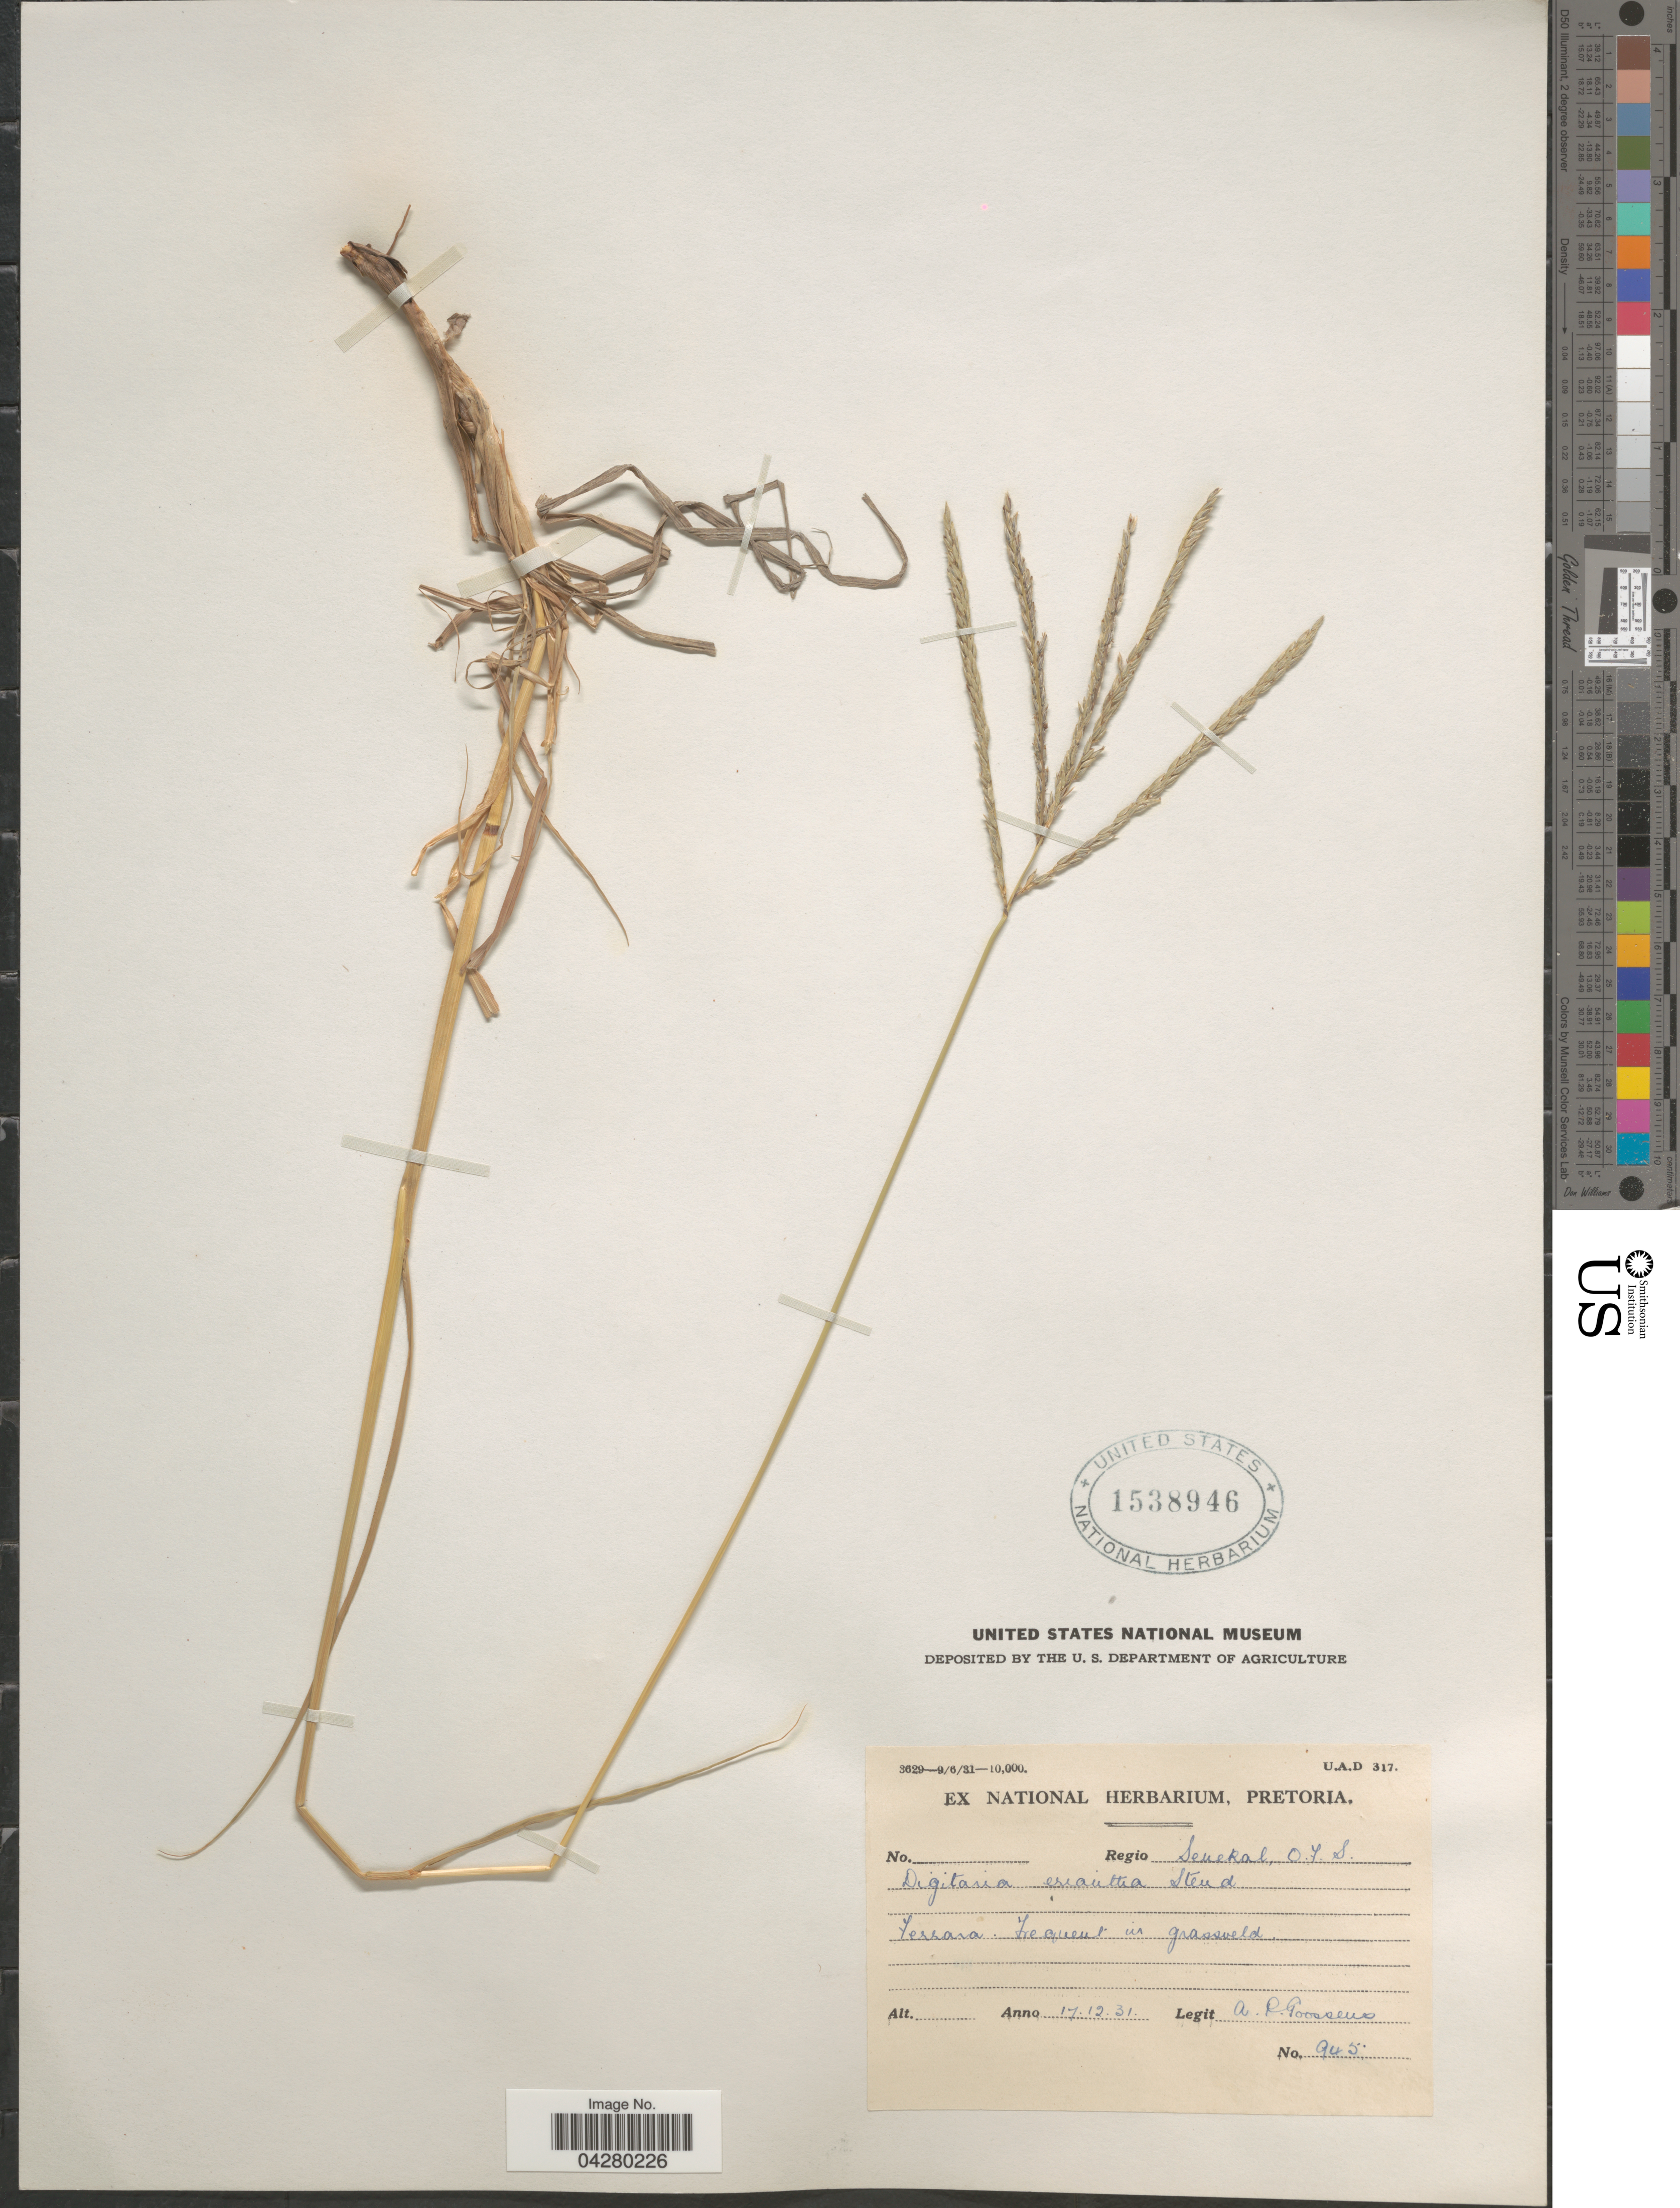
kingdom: Plantae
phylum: Tracheophyta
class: Liliopsida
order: Poales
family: Poaceae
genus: Digitaria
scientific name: Digitaria eriantha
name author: Steud.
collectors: A. P. G. Goossens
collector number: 945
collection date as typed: Transcribed d/m/y: 17/12/31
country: South Africa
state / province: Free State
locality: Regio Seneral, O. F. S. Ferrara.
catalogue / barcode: US 1538946